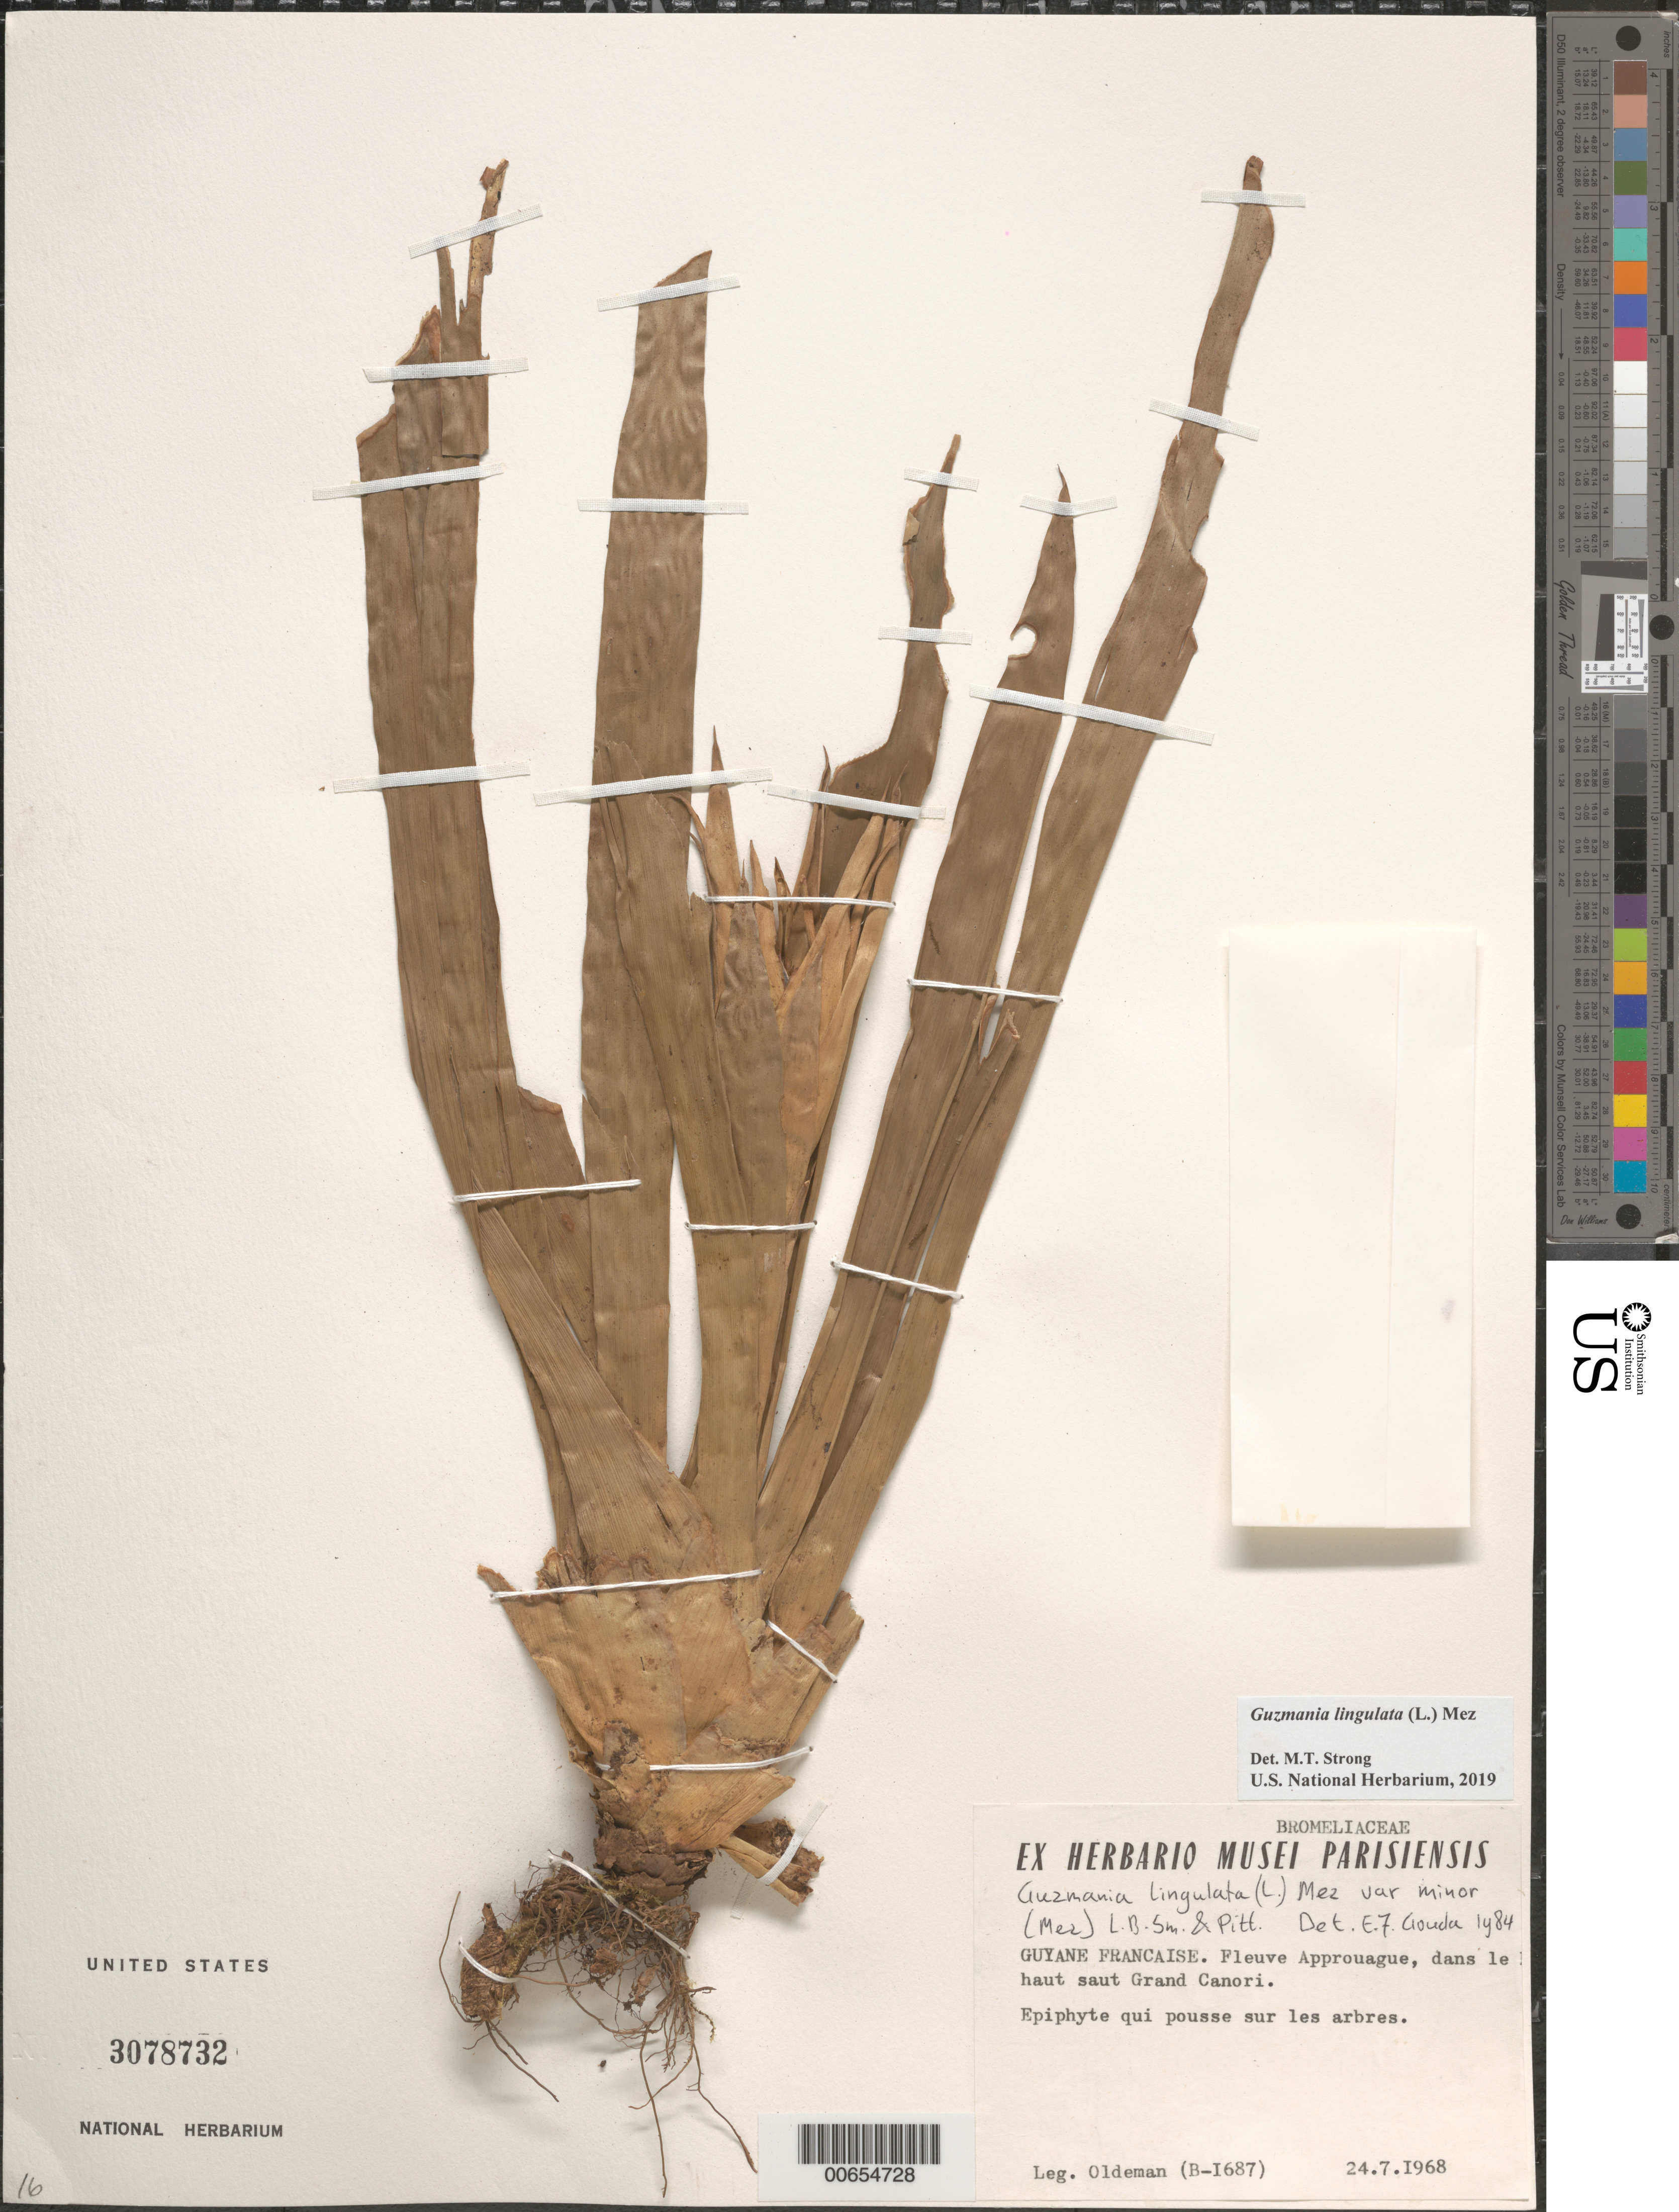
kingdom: Plantae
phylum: Tracheophyta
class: Liliopsida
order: Poales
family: Bromeliaceae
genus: Guzmania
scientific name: Guzmania lingulata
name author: (L.) Mez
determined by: Strong, Mark T., (BOT), Smithsonian Institution - National Museum of Natural History (UNITED STATES)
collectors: R. Oldeman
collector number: B 1687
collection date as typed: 24-Jul-68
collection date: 1968-07-24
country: French Guiana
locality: Approuague R., Grand Cañori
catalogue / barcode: US 3078732